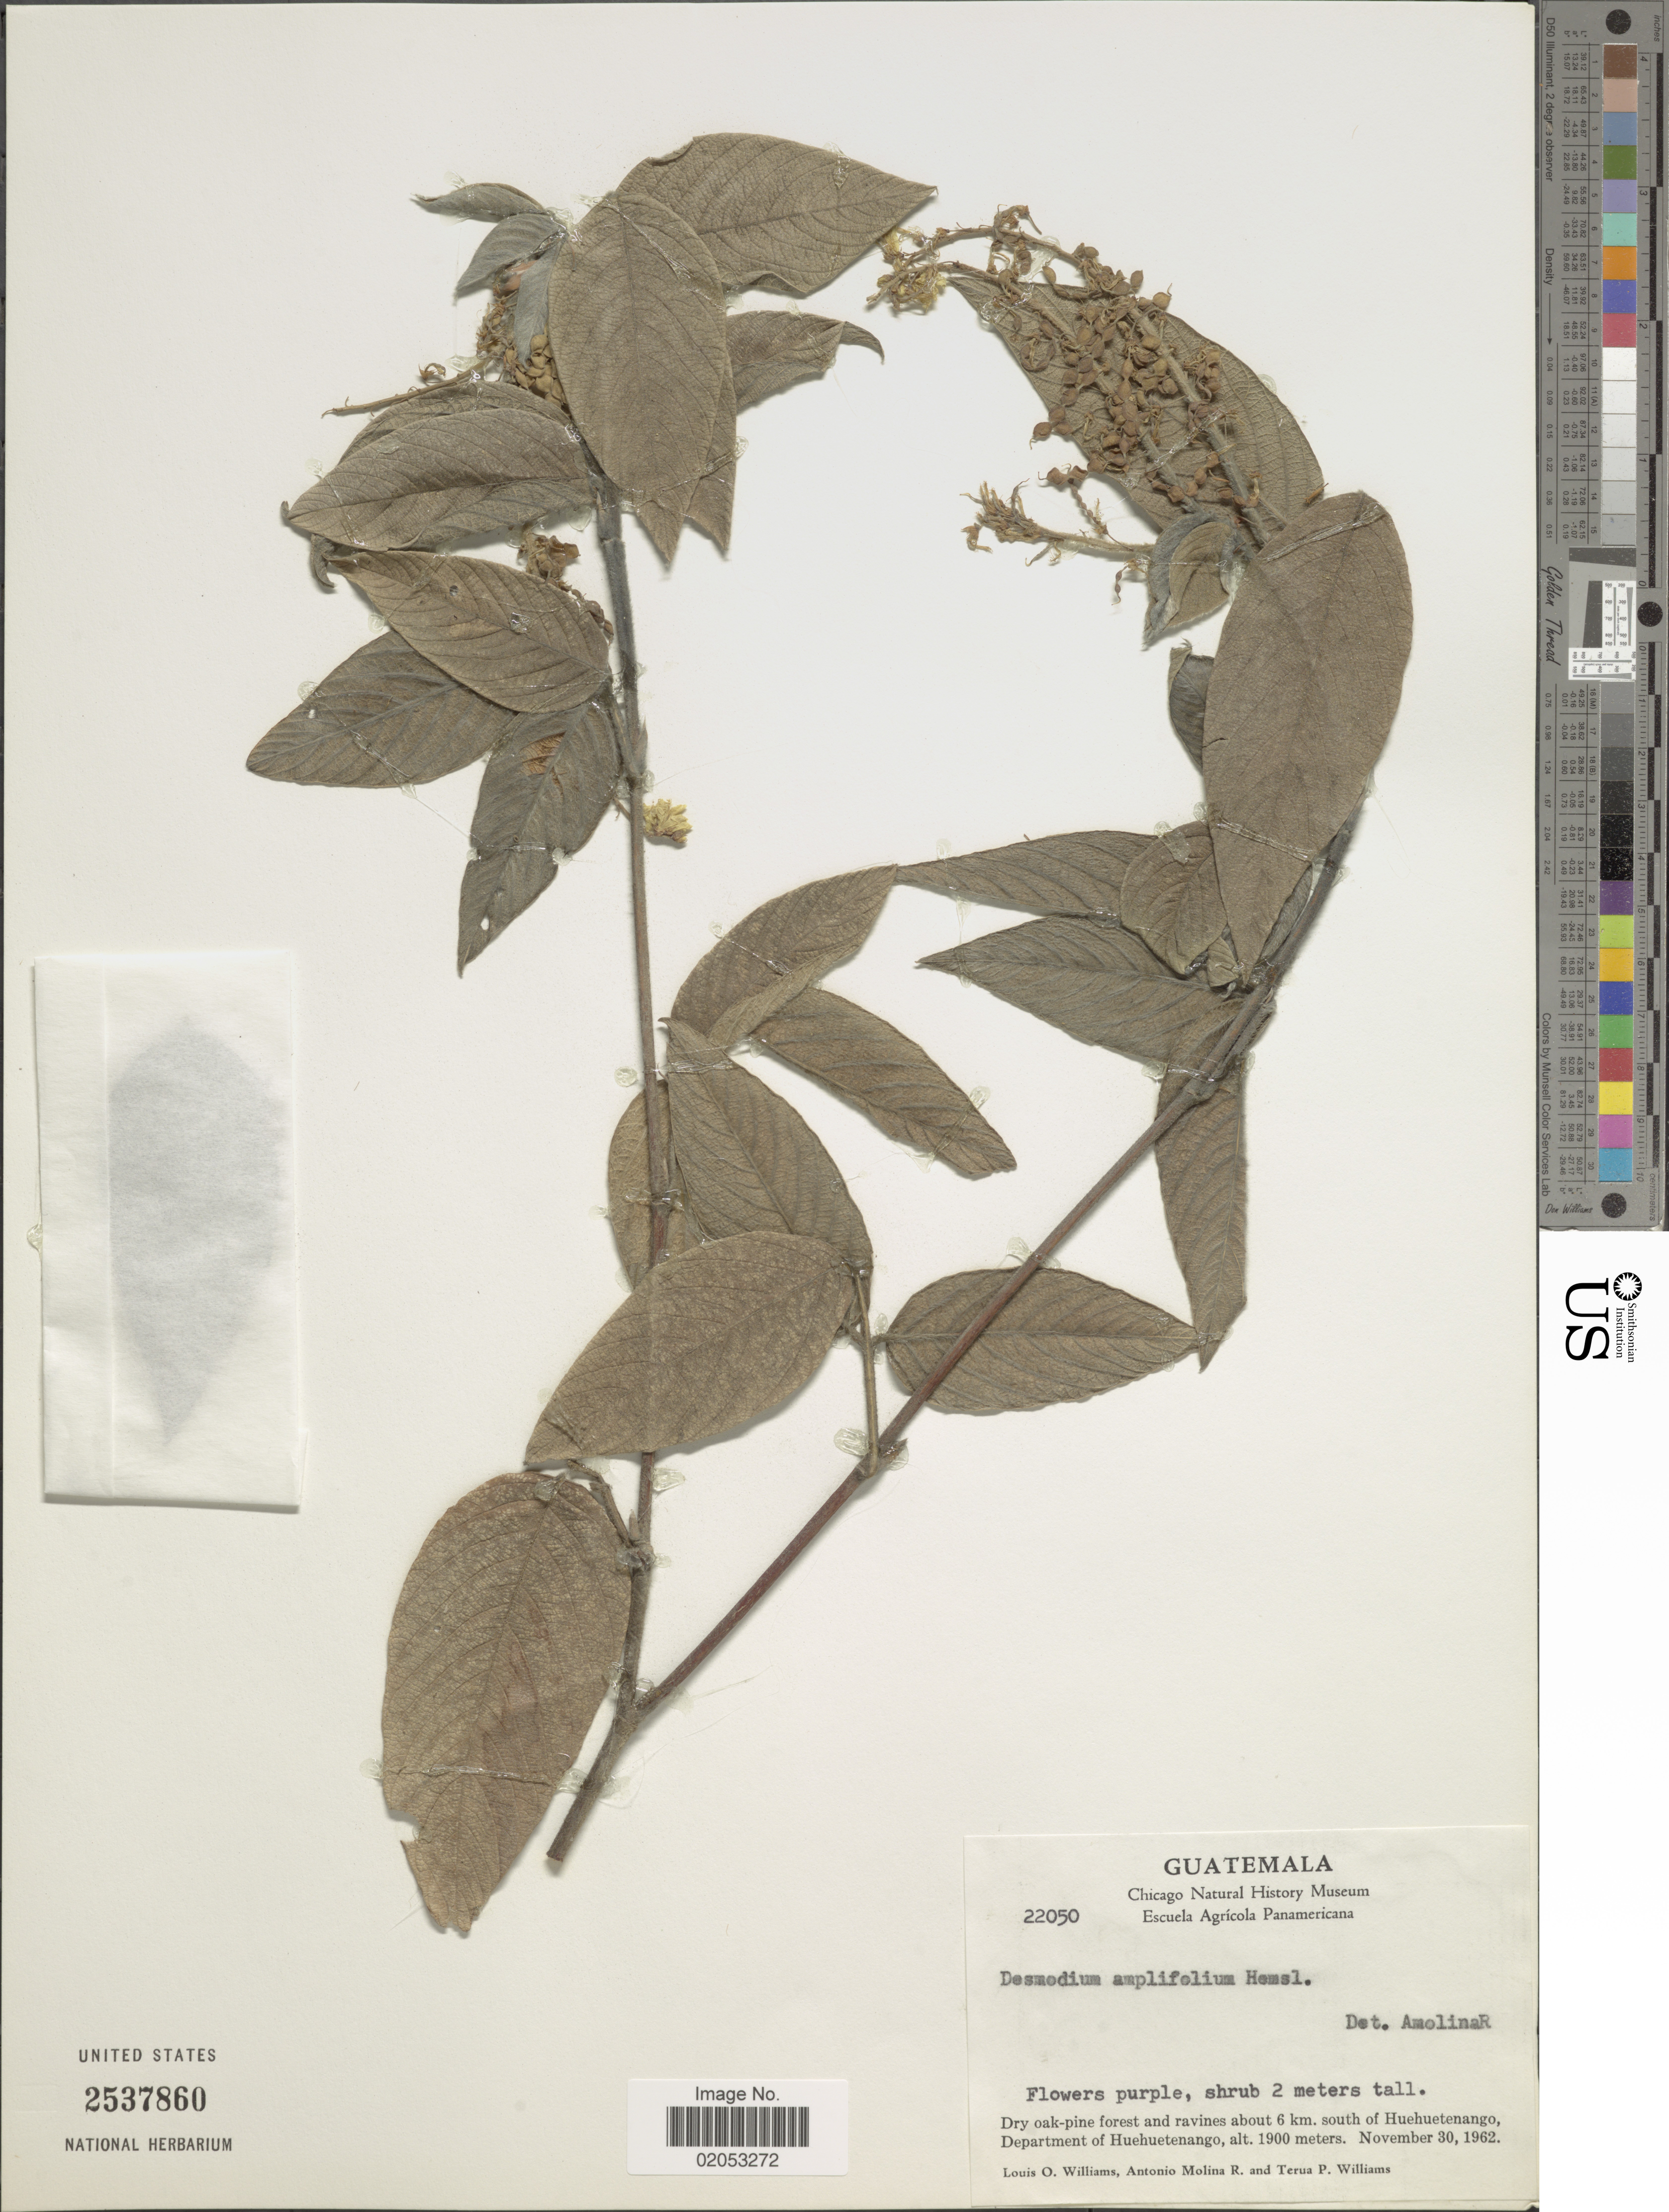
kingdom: Plantae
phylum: Tracheophyta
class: Magnoliopsida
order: Fabales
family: Fabaceae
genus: Desmodium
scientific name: Desmodium amplifolium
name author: Hemsl.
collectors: L. O. Williams, A. Molina R. & T. P. Williams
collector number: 22050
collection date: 1962-11-30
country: Guatemala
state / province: Huehuetenango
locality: About 6 km south of Huehuetenango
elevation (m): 1900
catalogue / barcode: US 2537860